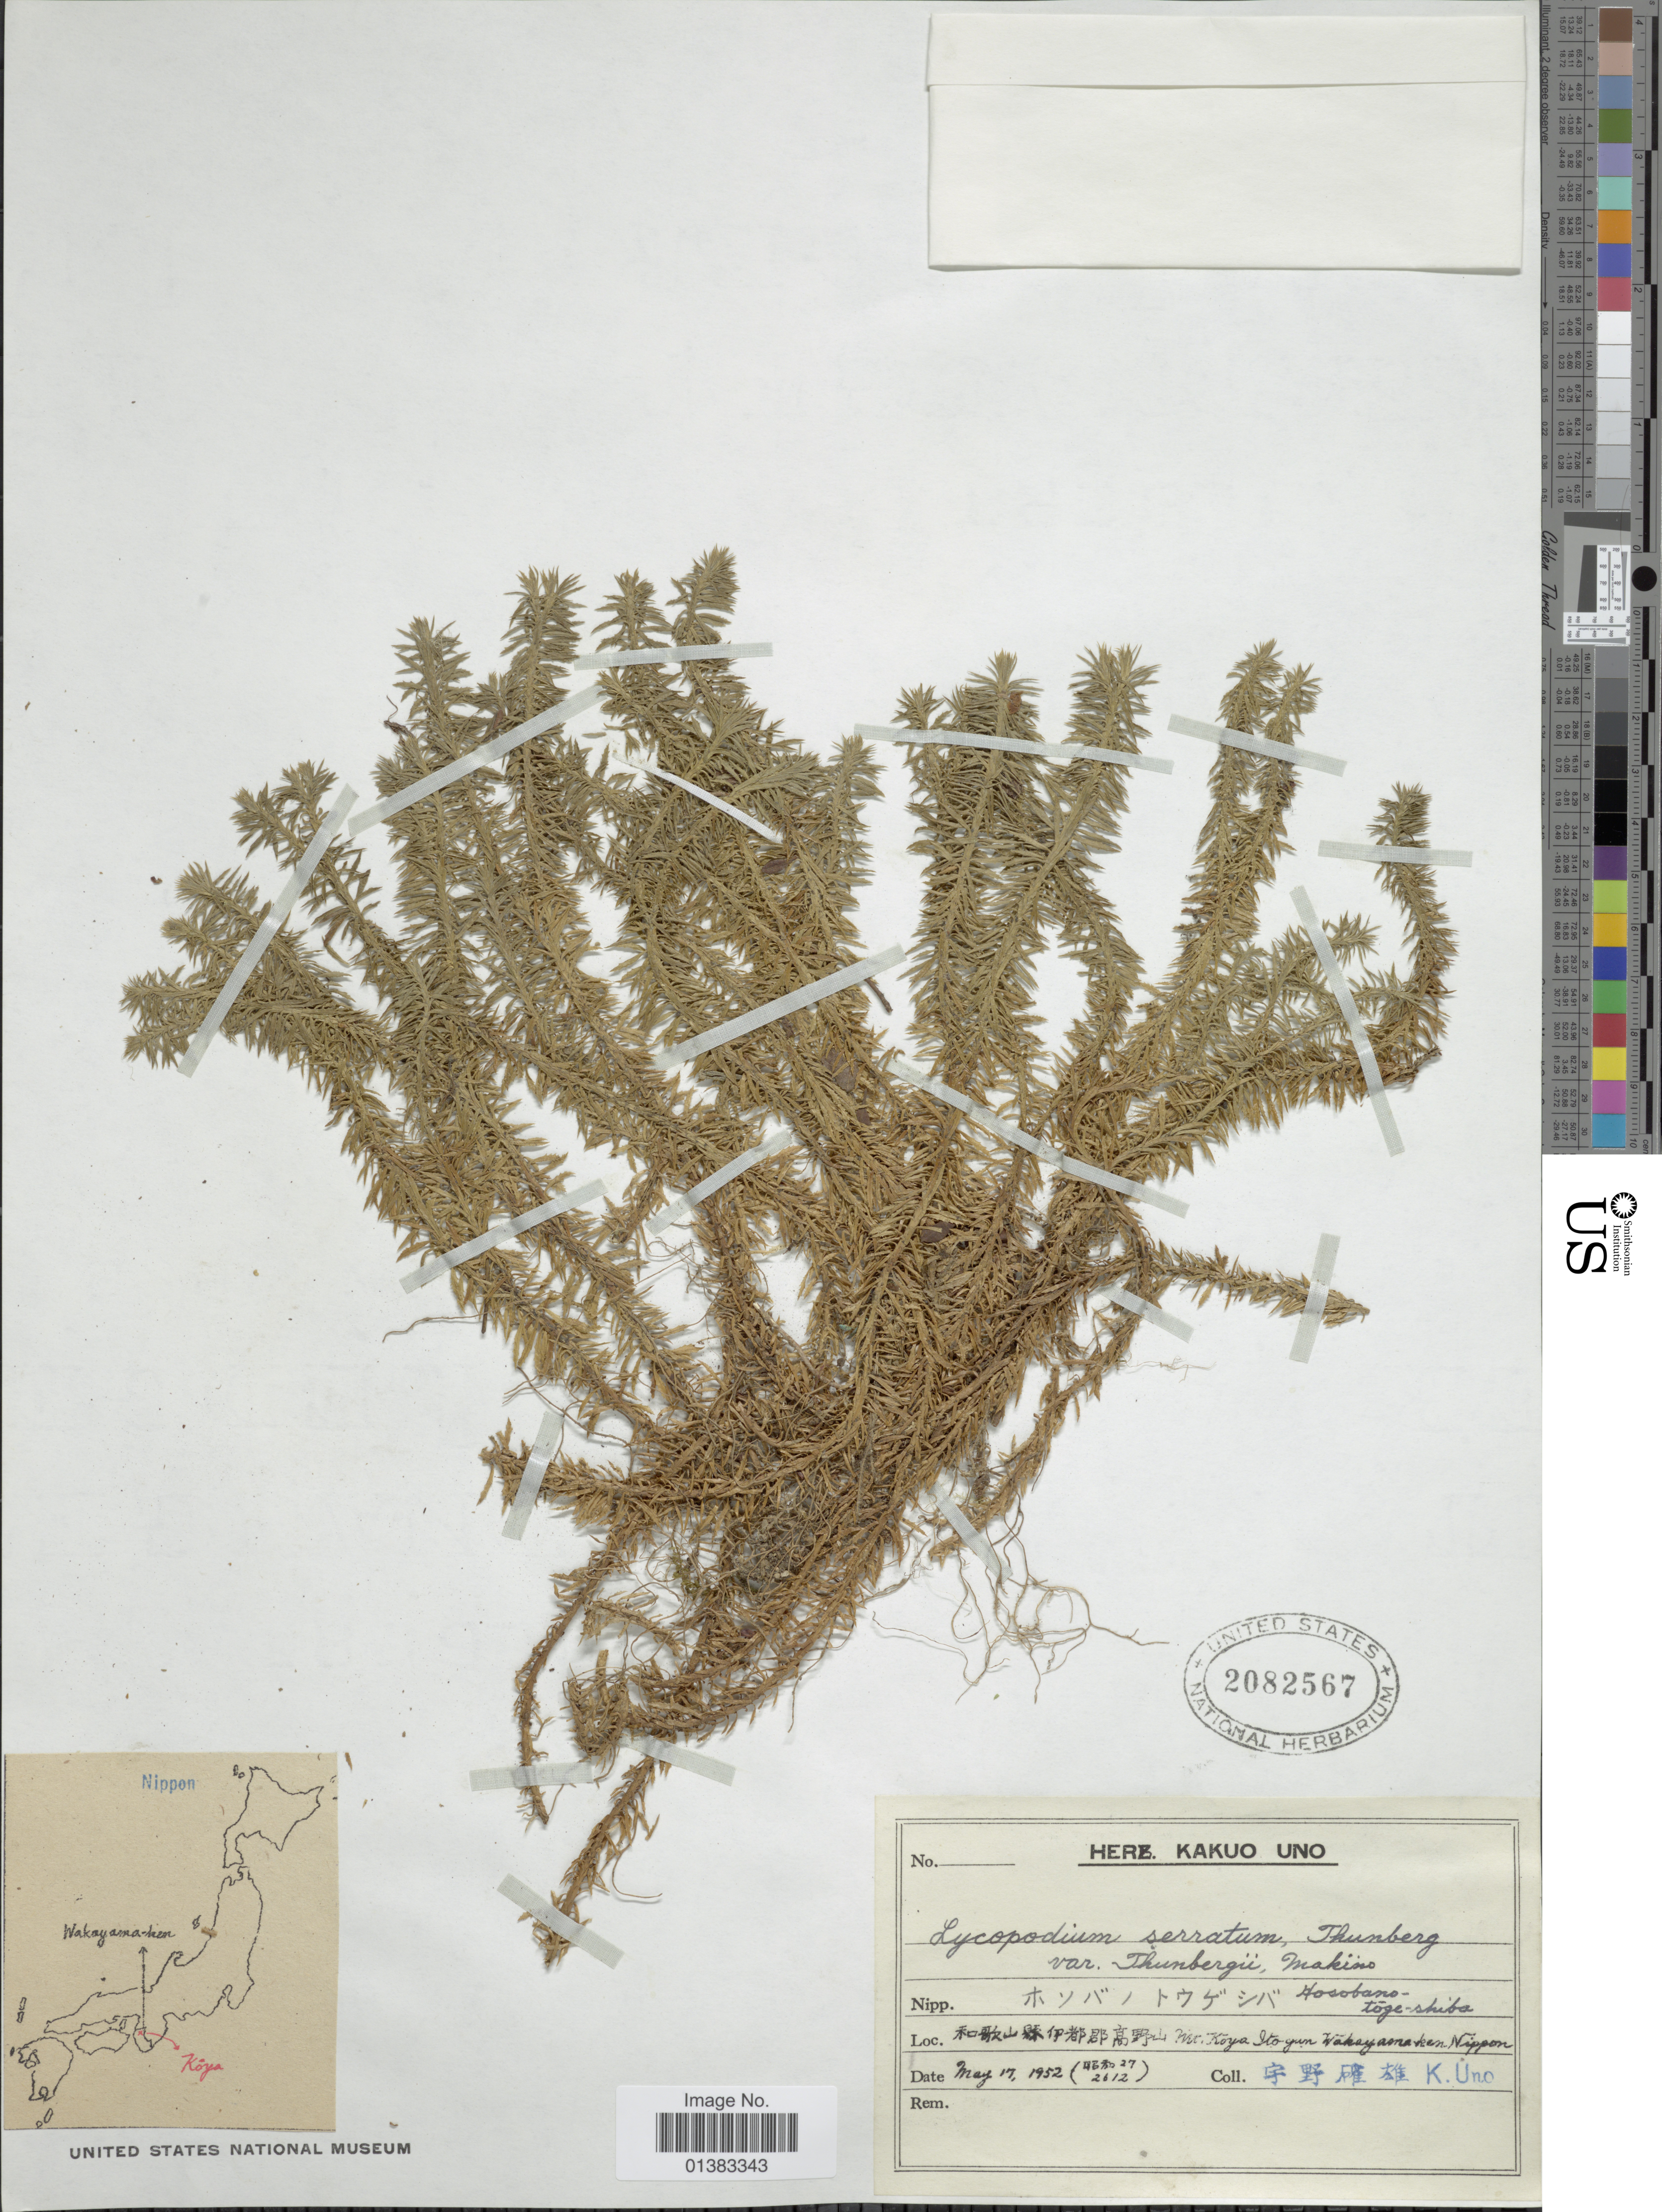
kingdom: Plantae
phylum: Tracheophyta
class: Lycopodiopsida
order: Lycopodiales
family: Lycopodiaceae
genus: Huperzia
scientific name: Huperzia serrata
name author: (Thunb.) Trevis.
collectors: K. Uno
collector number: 2612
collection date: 1952-05-17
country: Japan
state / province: Wakayama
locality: Mt. Koya Itogun Wakayama ken Nippon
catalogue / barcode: US 2082567